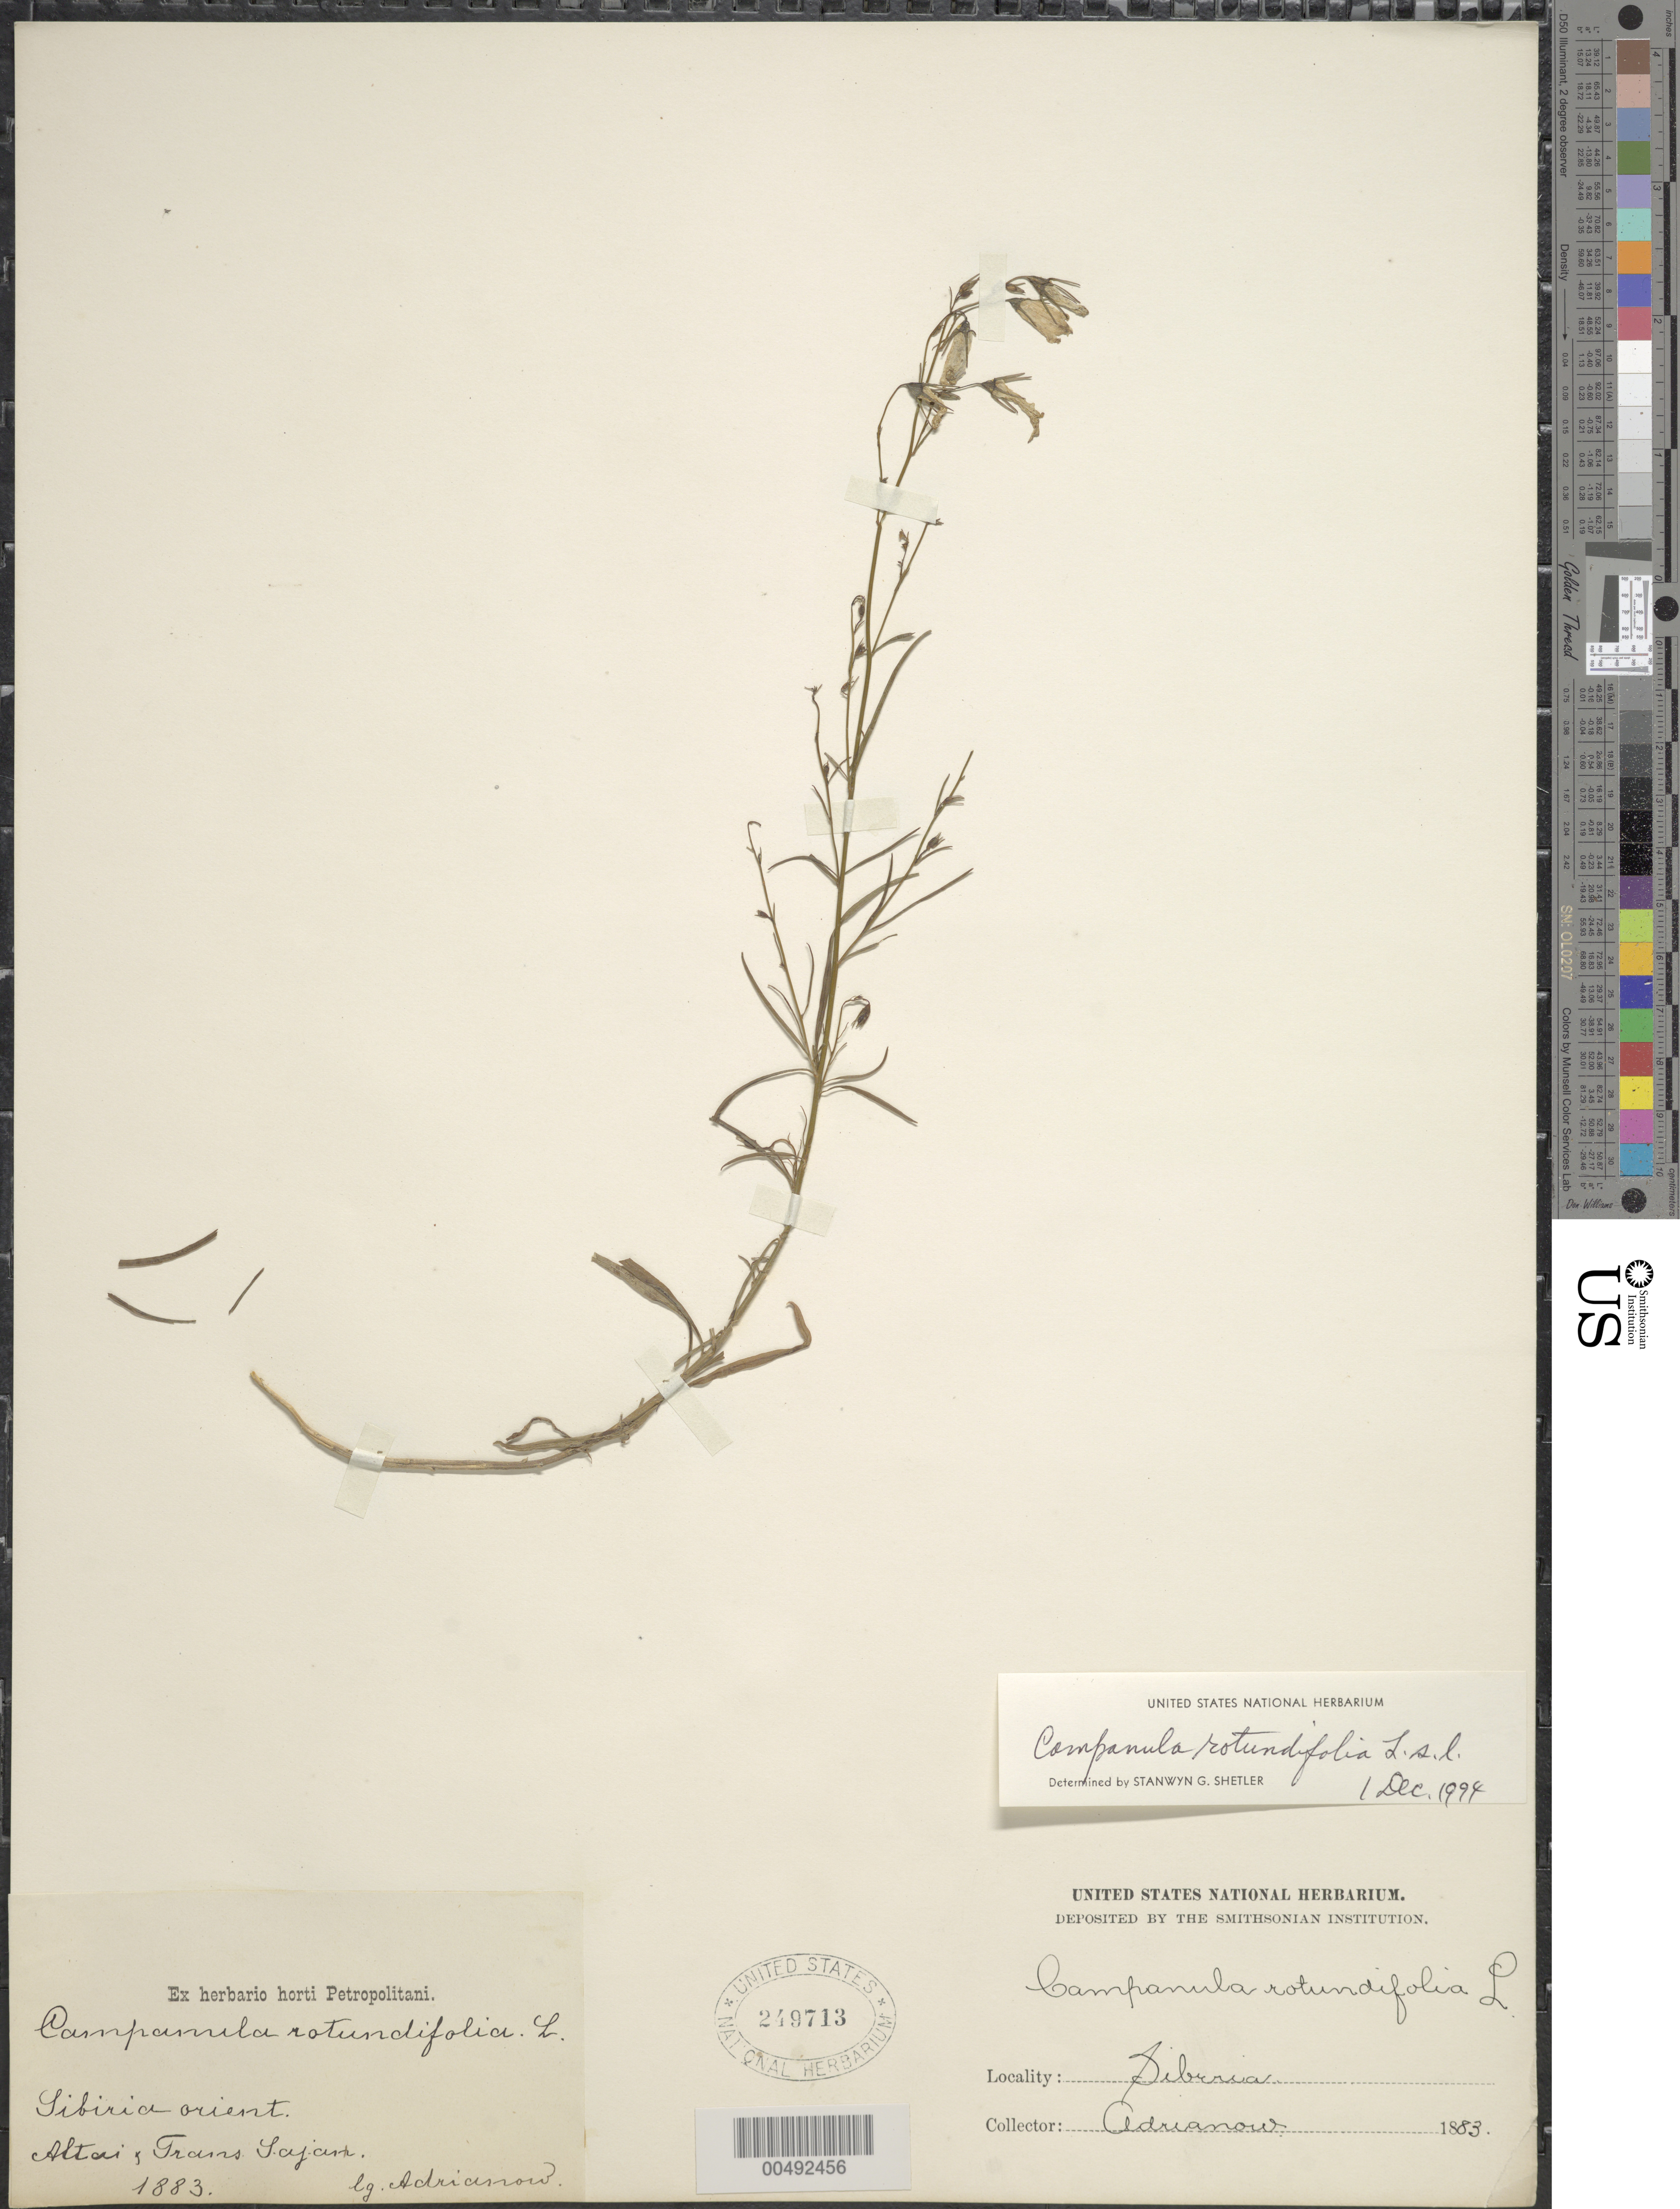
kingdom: Plantae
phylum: Tracheophyta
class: Magnoliopsida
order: Asterales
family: Campanulaceae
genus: Campanula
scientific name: Campanula rotundifolia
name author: L.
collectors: -- Adrianow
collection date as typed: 1883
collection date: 1883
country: Russian Federation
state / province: Altai Republic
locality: Siberia Orient, Altai, Trans Sajan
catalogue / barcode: US 249713